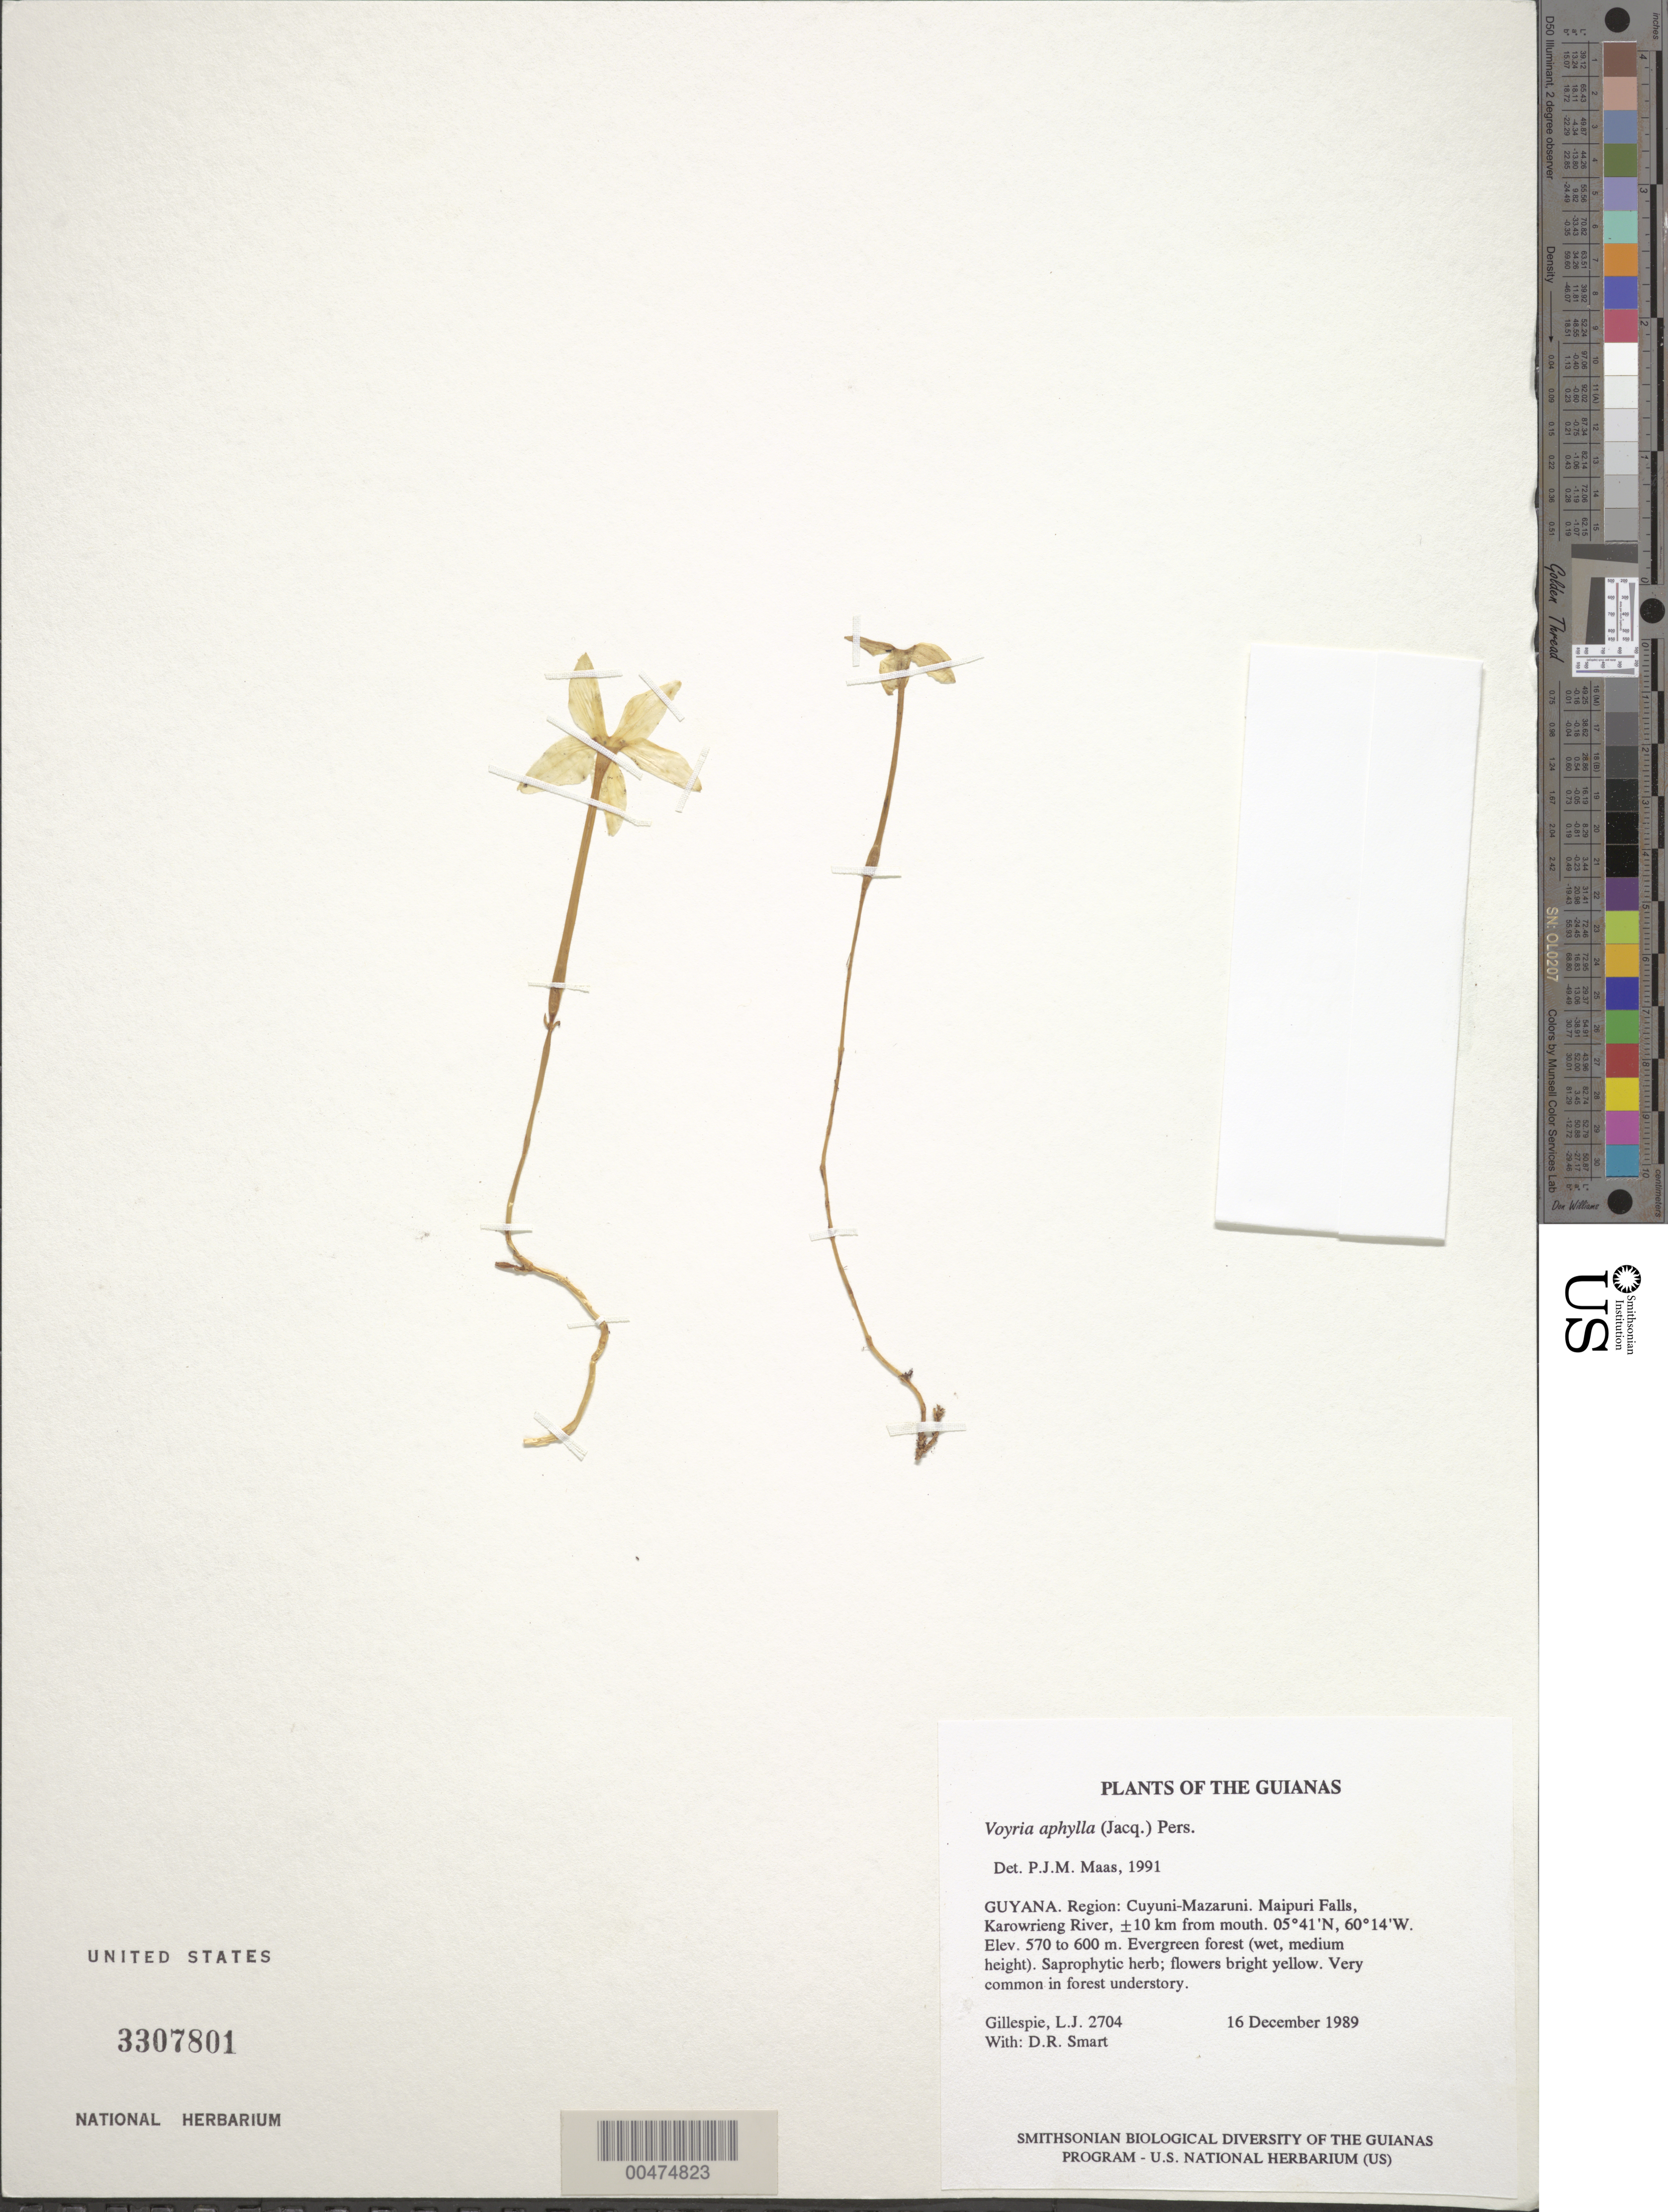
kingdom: Plantae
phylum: Tracheophyta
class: Magnoliopsida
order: Gentianales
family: Gentianaceae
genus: Voyria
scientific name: Voyria aphylla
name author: (Jacq.) Pers.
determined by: Maas, Paul J. M.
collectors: L. J. Gillespie & D. R. Smart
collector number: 2704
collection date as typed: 16 December 1989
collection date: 1989-12-16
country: Guyana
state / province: Cuyuni-Mazaruni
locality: Maipuri Falls, Karowrieng River, ±10 km from mouth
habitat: Evergreen forest (wet, medium height), montane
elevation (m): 570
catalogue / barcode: US 3307801